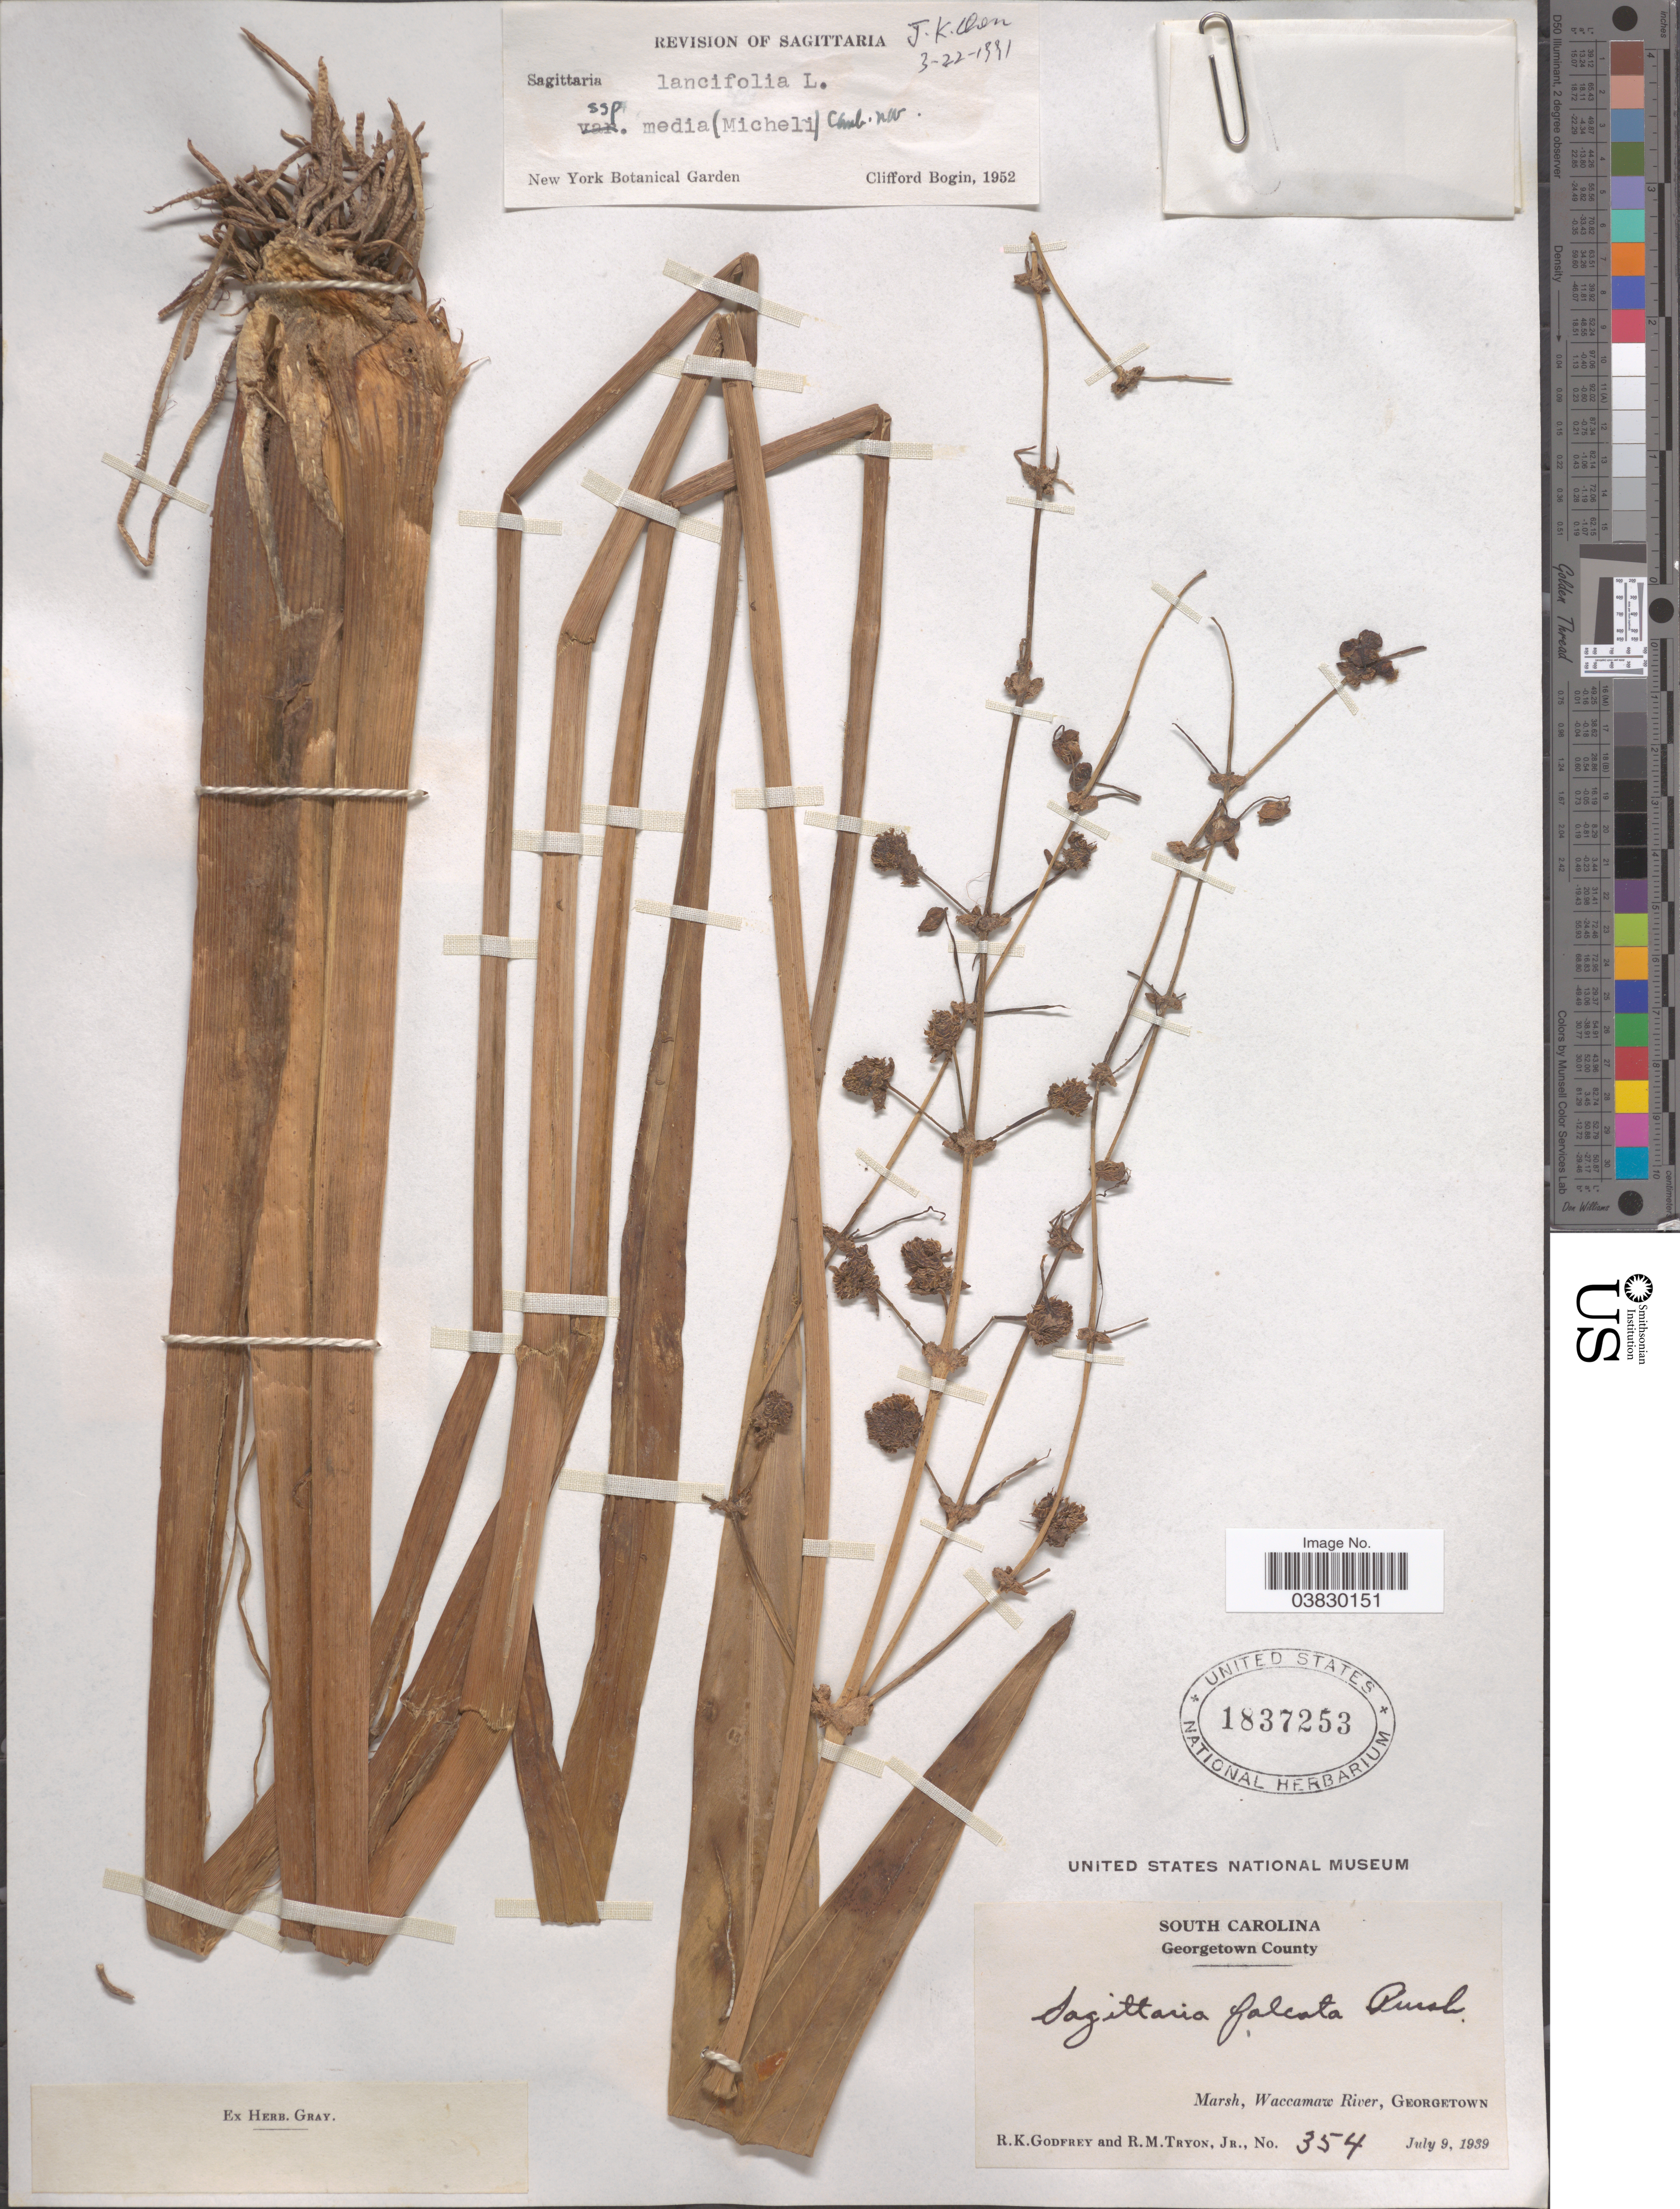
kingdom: Plantae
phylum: Tracheophyta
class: Liliopsida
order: Alismatales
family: Alismataceae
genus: Sagittaria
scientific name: Sagittaria lancifolia subsp. media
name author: (Micheli) Bogin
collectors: R. K. Godfrey & R. Tryon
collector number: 354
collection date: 1939-07-09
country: United States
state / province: South Carolina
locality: Georgetown County. Waccamaw River, Georgetown.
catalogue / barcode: US 1837253